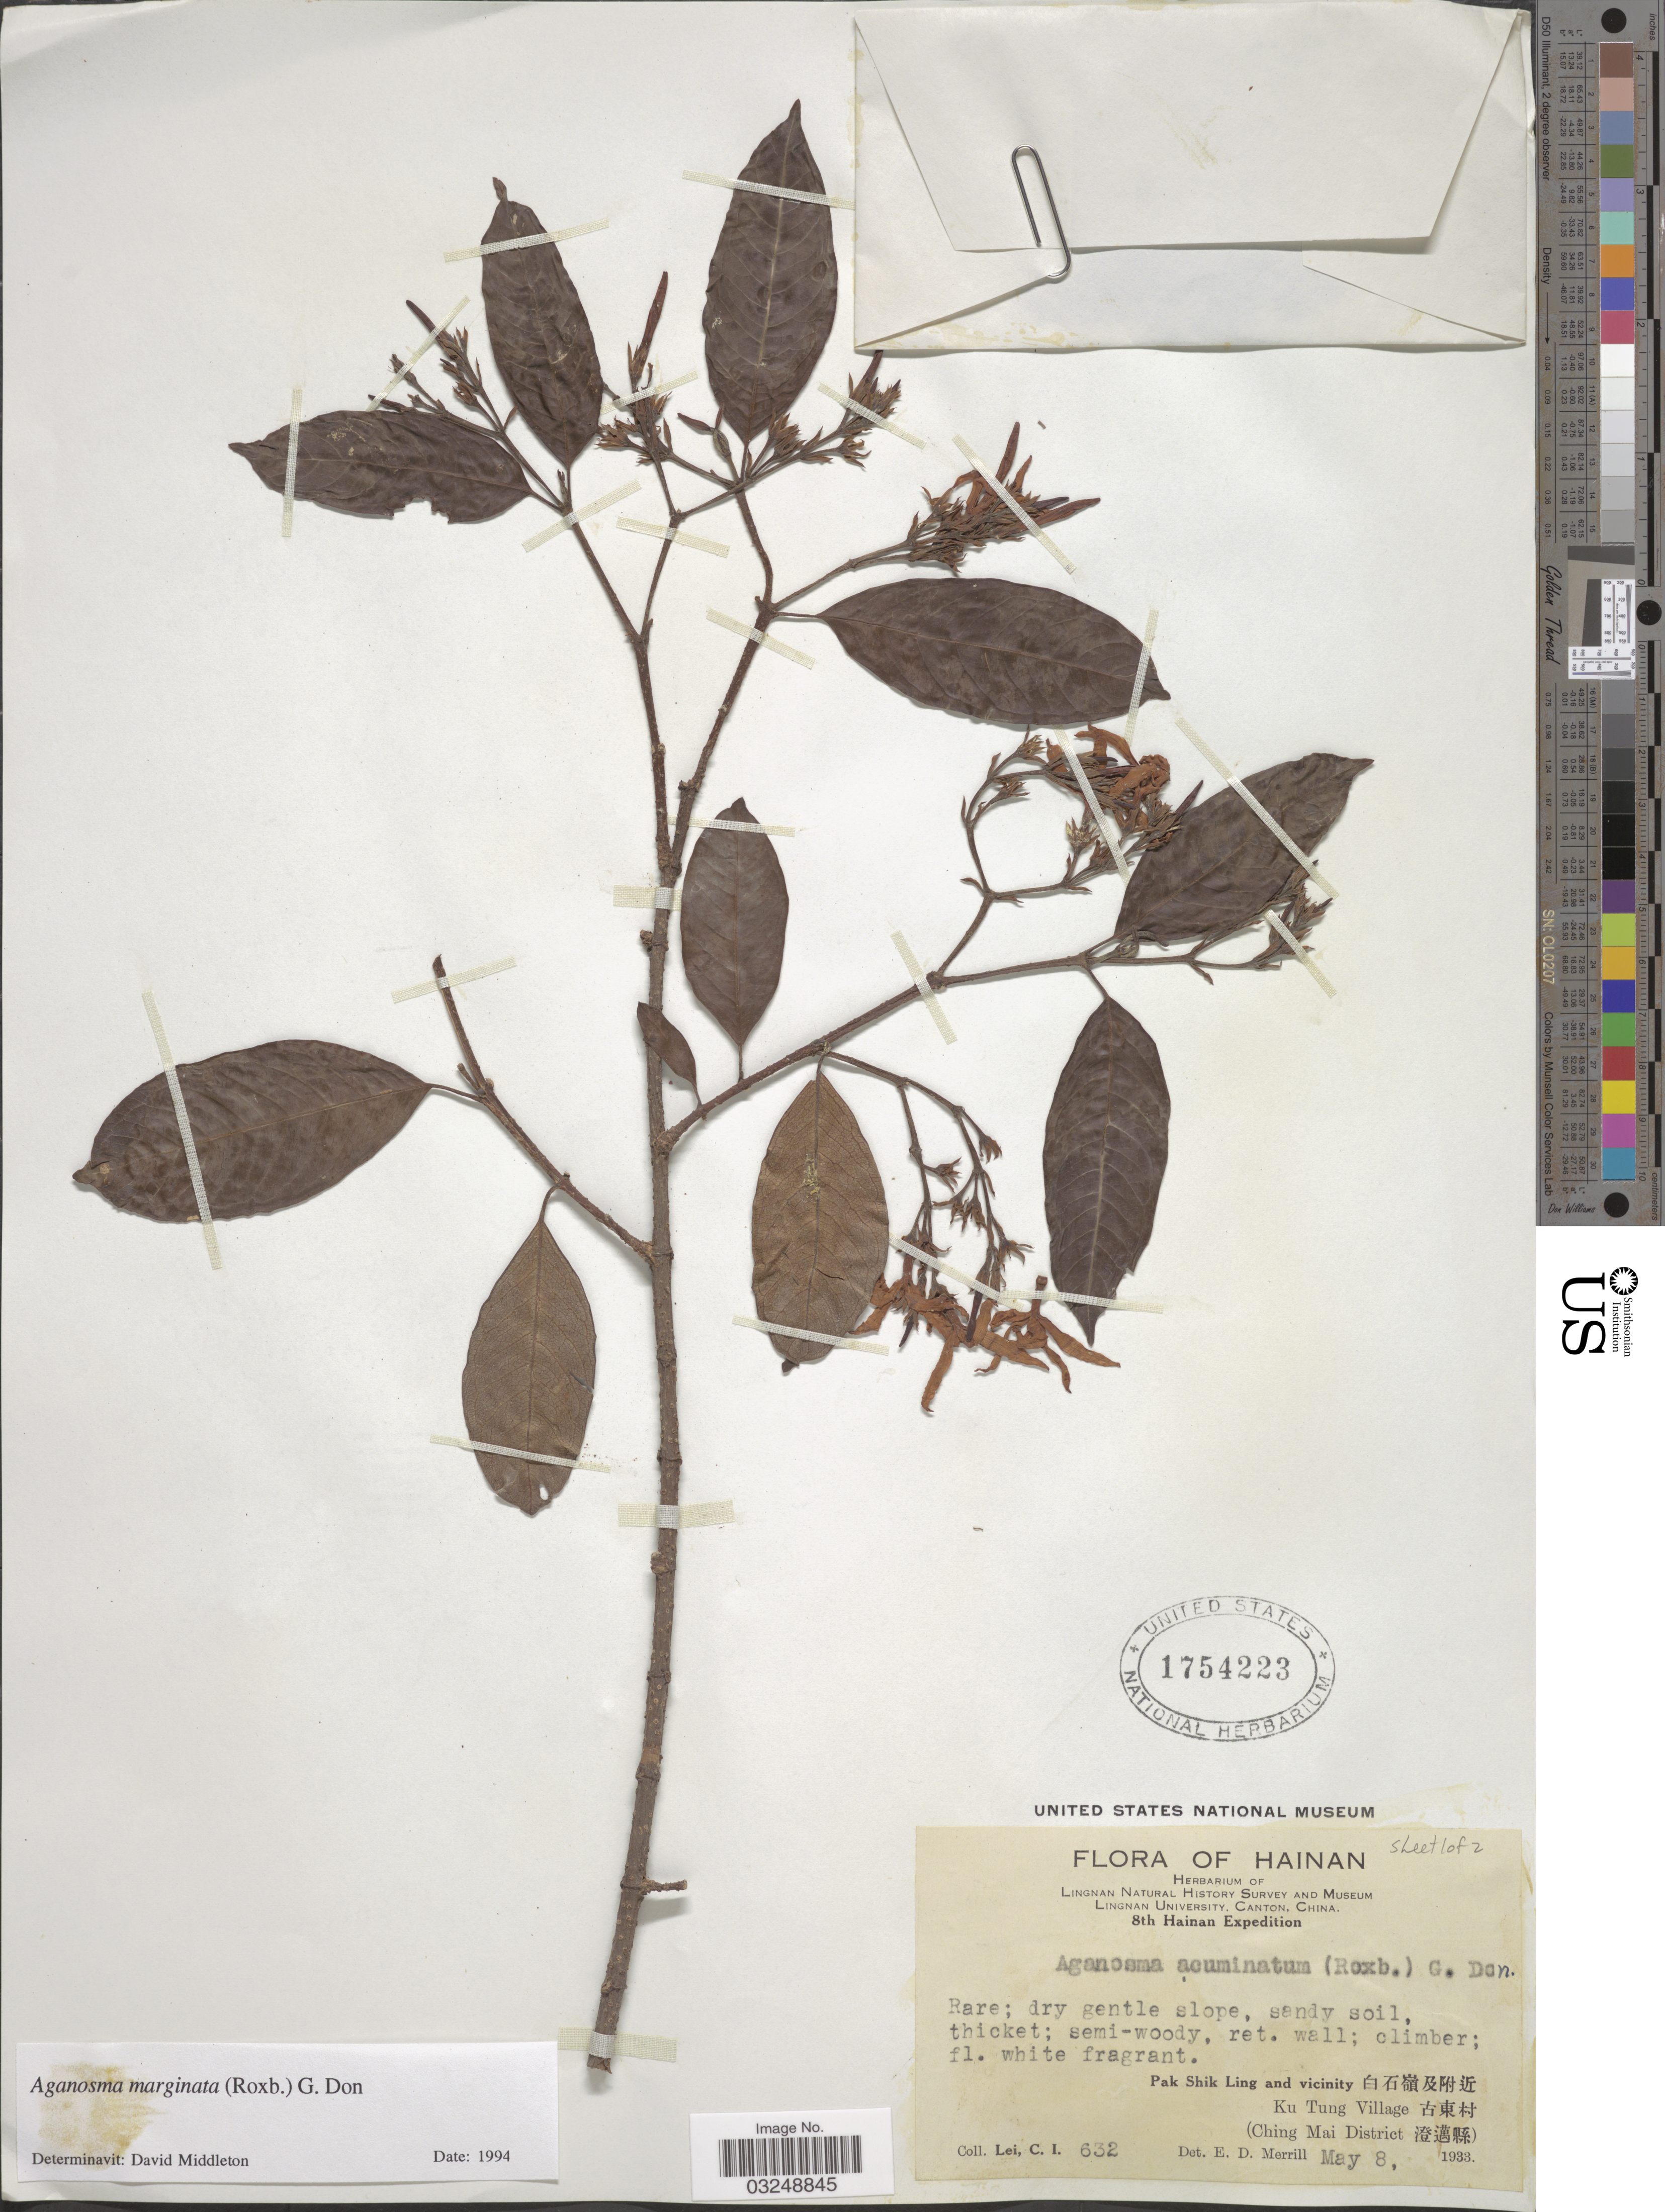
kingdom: Plantae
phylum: Tracheophyta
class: Magnoliopsida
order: Gentianales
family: Apocynaceae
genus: Aganosma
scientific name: Aganosma marginata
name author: (Roxb.) G. Don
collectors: C. I. Lei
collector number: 632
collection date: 1933-05-08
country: China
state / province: Hainan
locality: Pak Shik Ling and vicinity X. Ku Tung Village X. (Ching Mai District X).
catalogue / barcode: US 1754223